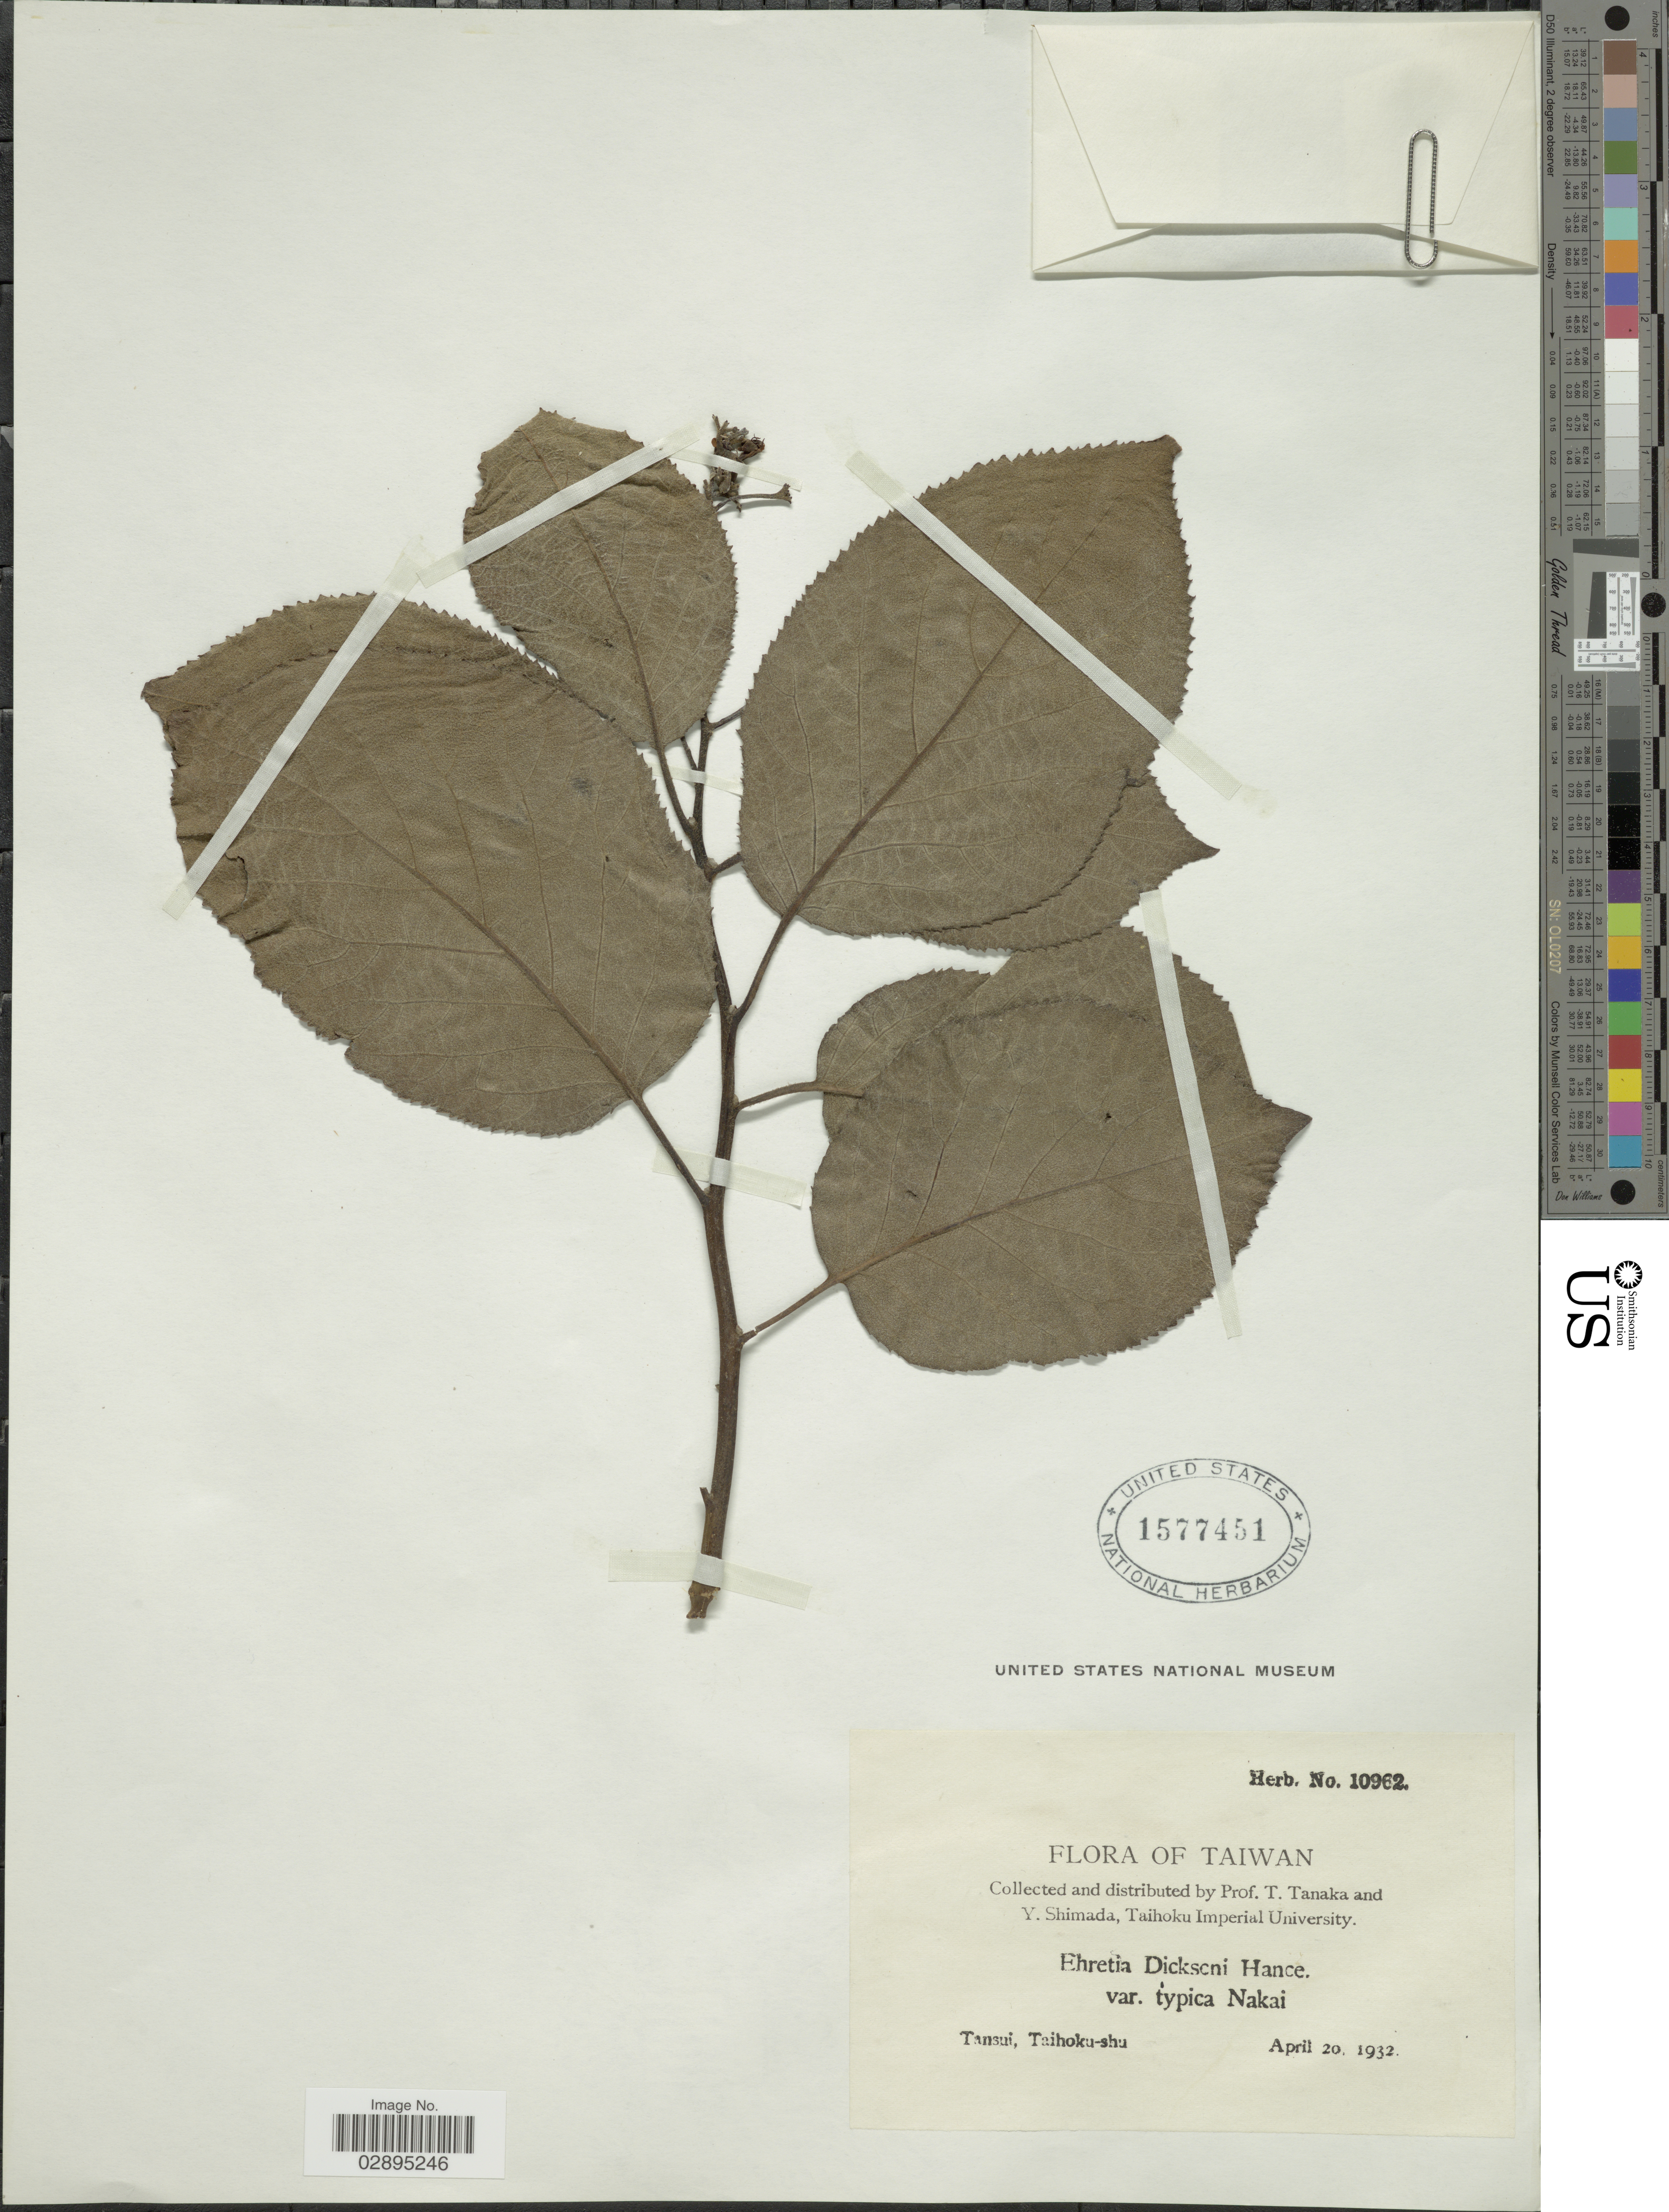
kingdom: Plantae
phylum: Tracheophyta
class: Magnoliopsida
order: Boraginales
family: Ehretiaceae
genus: Ehretia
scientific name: Ehretia dicksonii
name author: Hance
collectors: T. Tanaka & Y. Shimada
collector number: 10962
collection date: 1932-04-20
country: Taiwan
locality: Tansui, Taihoku-shu.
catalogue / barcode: US 1577451